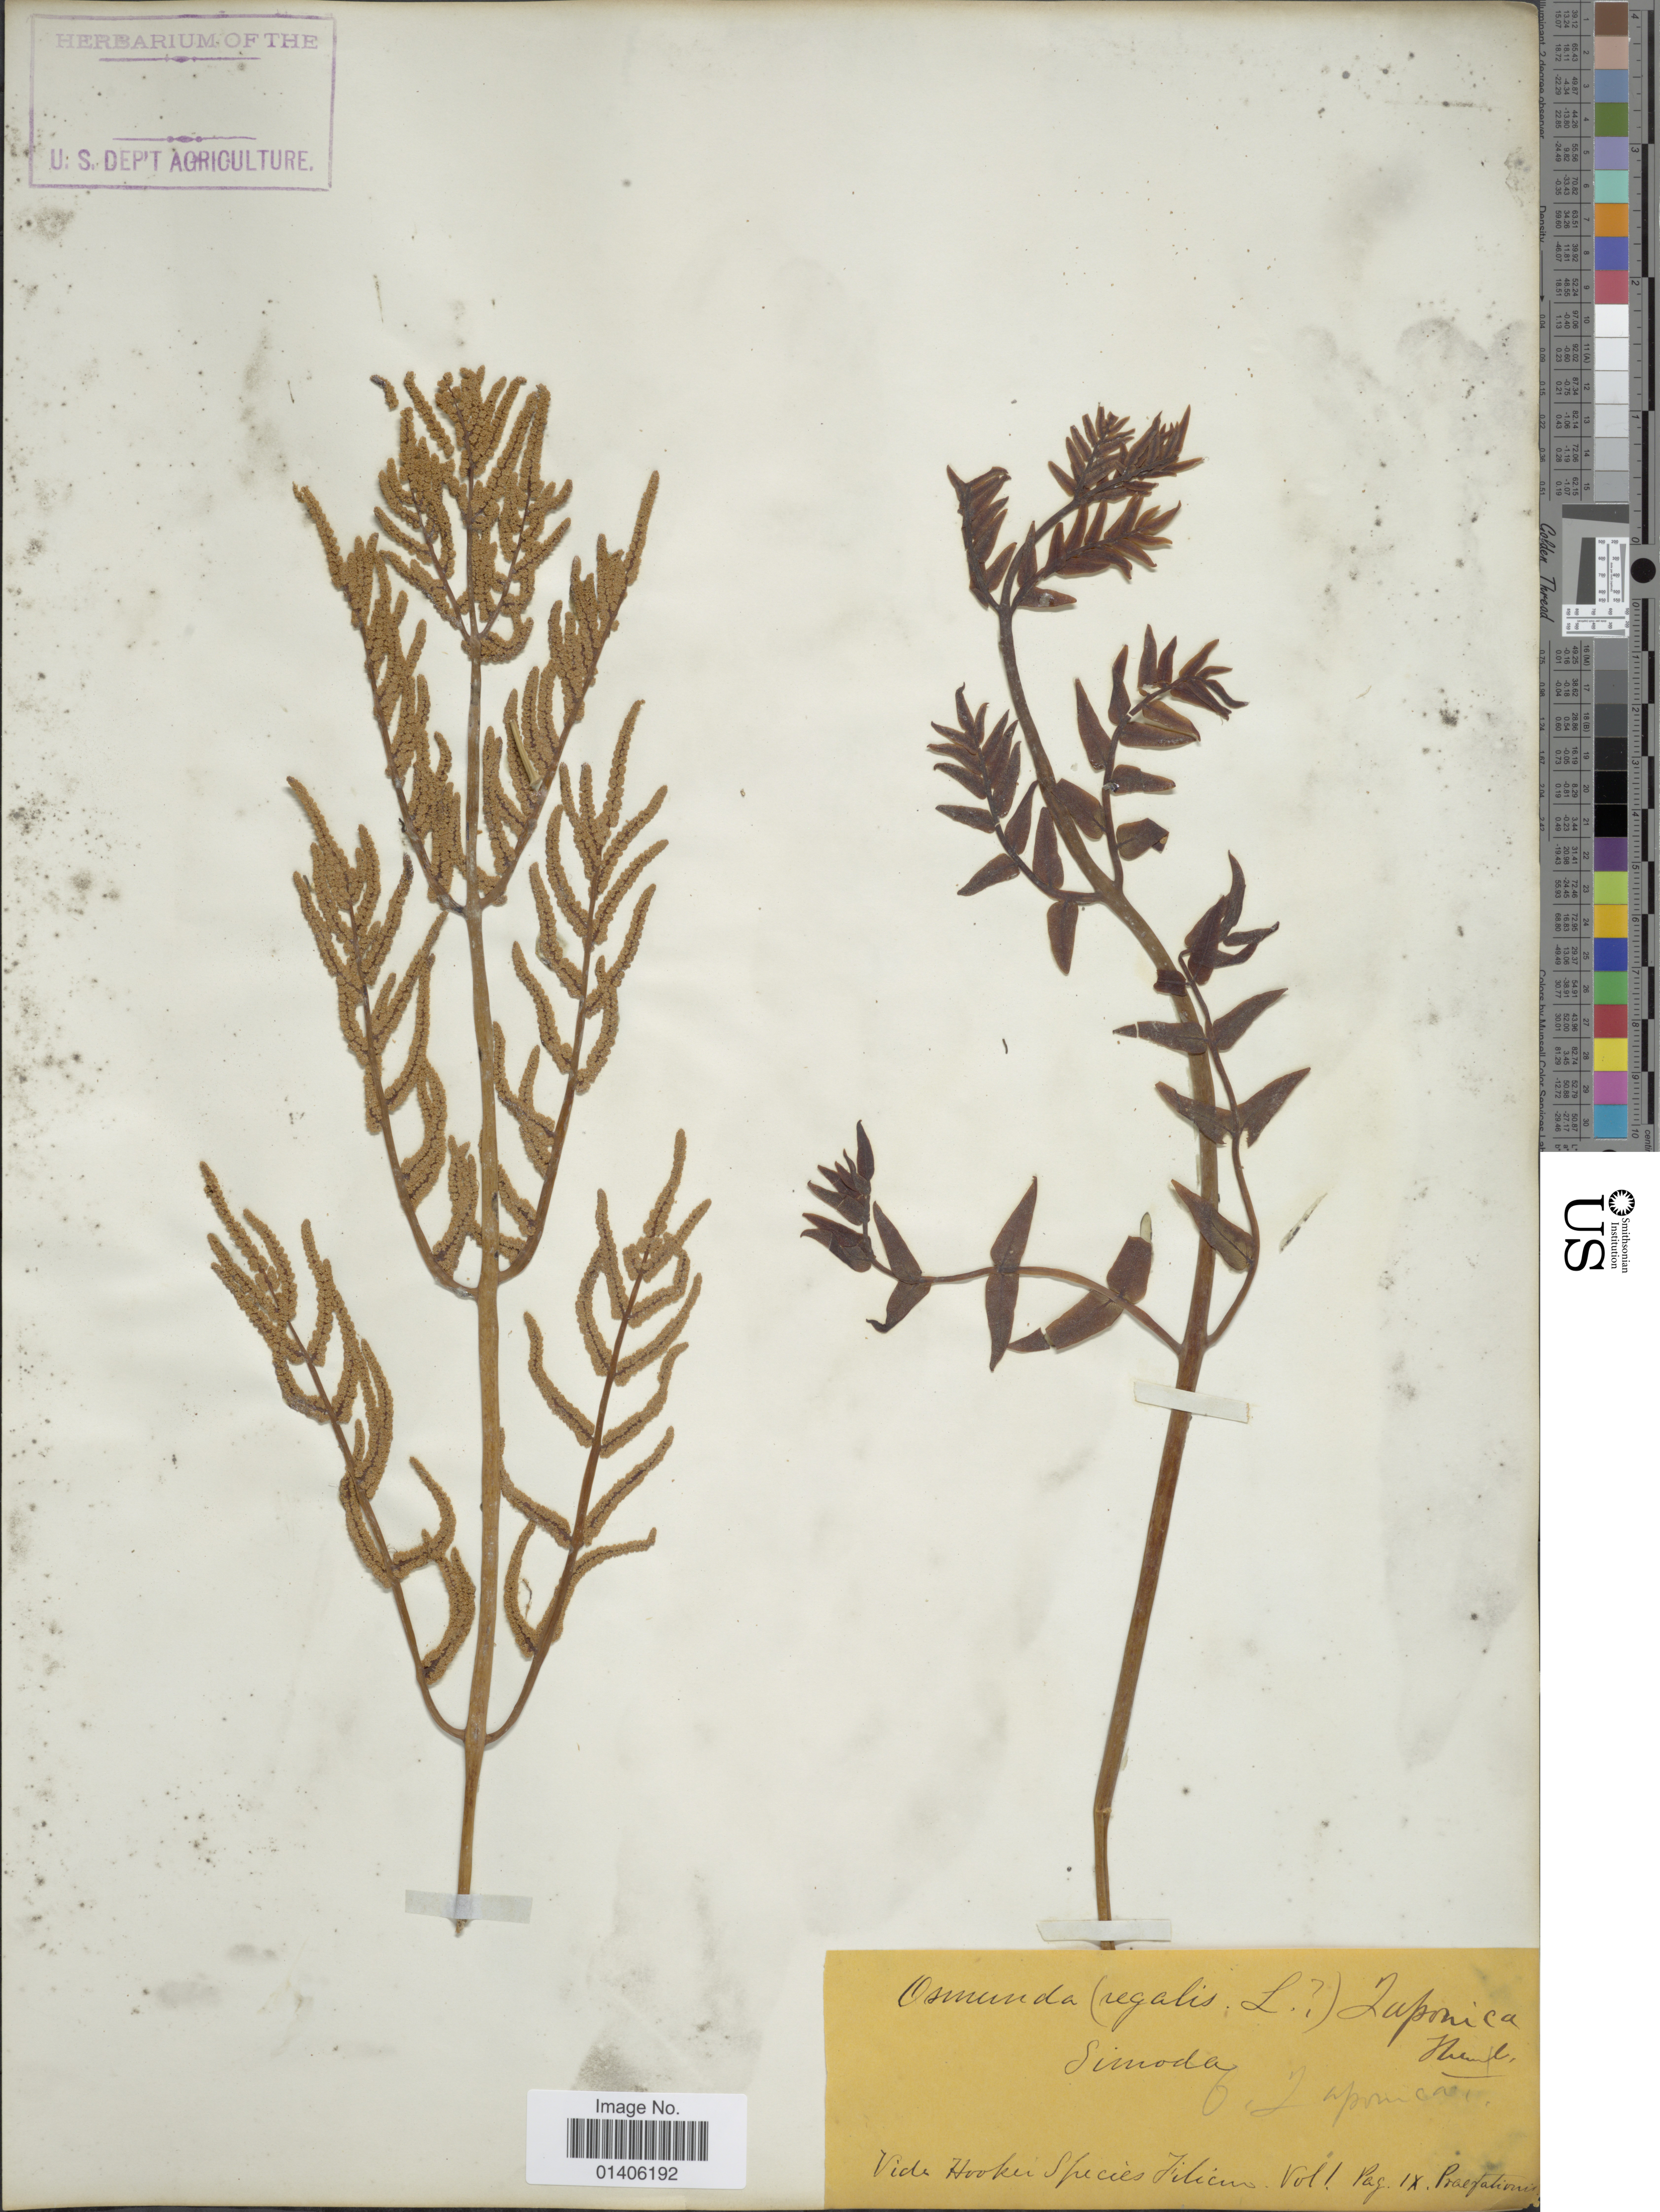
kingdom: Plantae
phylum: Tracheophyta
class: Polypodiopsida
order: Osmundales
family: Osmundaceae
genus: Osmunda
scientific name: Osmunda lancea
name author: Thunb.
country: Japan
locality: Simoda